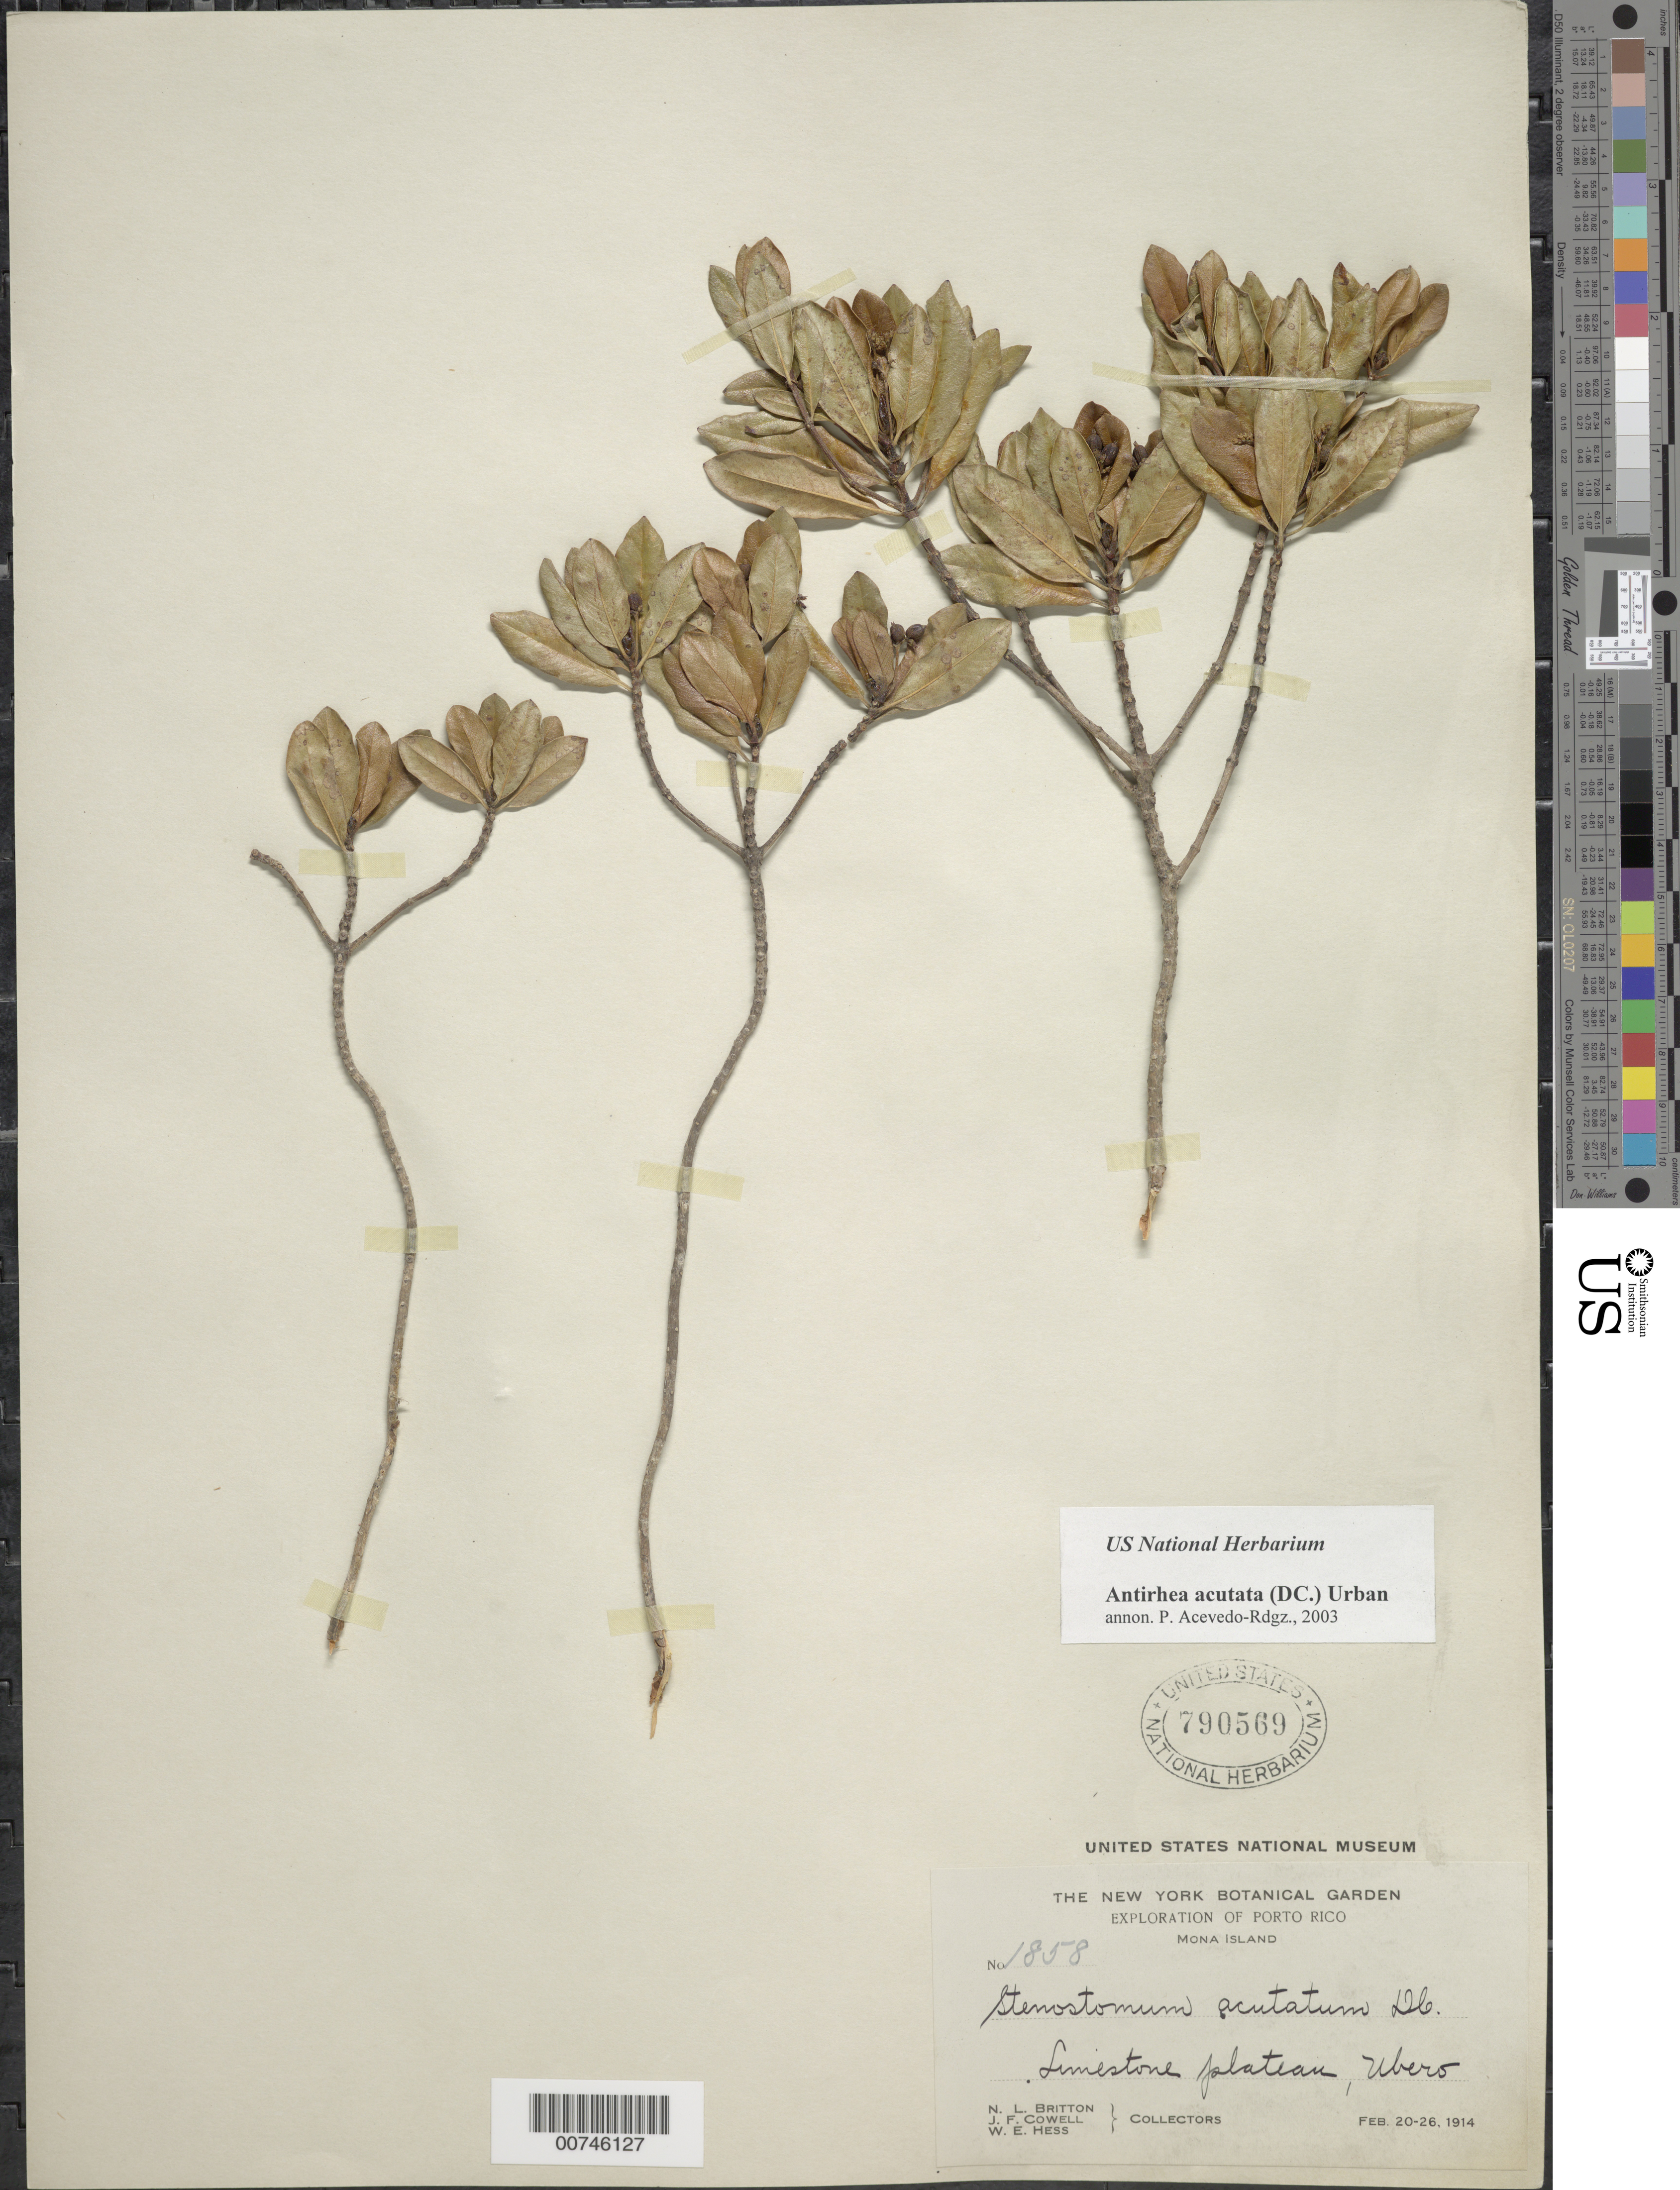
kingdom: Plantae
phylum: Tracheophyta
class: Magnoliopsida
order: Gentianales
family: Rubiaceae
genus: Stenostomum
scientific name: Stenostomum acutatum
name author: DC.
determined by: Acevedo-Rodríguez, P., (BOT), Smithsonian Institution - National Museum of Natural History (UNITED STATES)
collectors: N. Britton, J. F. Cowell & W. Hess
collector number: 1858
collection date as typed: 20 Feb 1914 to 26 Feb 1914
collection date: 1914-02-20/1914-02-26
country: Puerto Rico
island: Mona I.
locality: Uvero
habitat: Limestone plateau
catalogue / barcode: US 790569